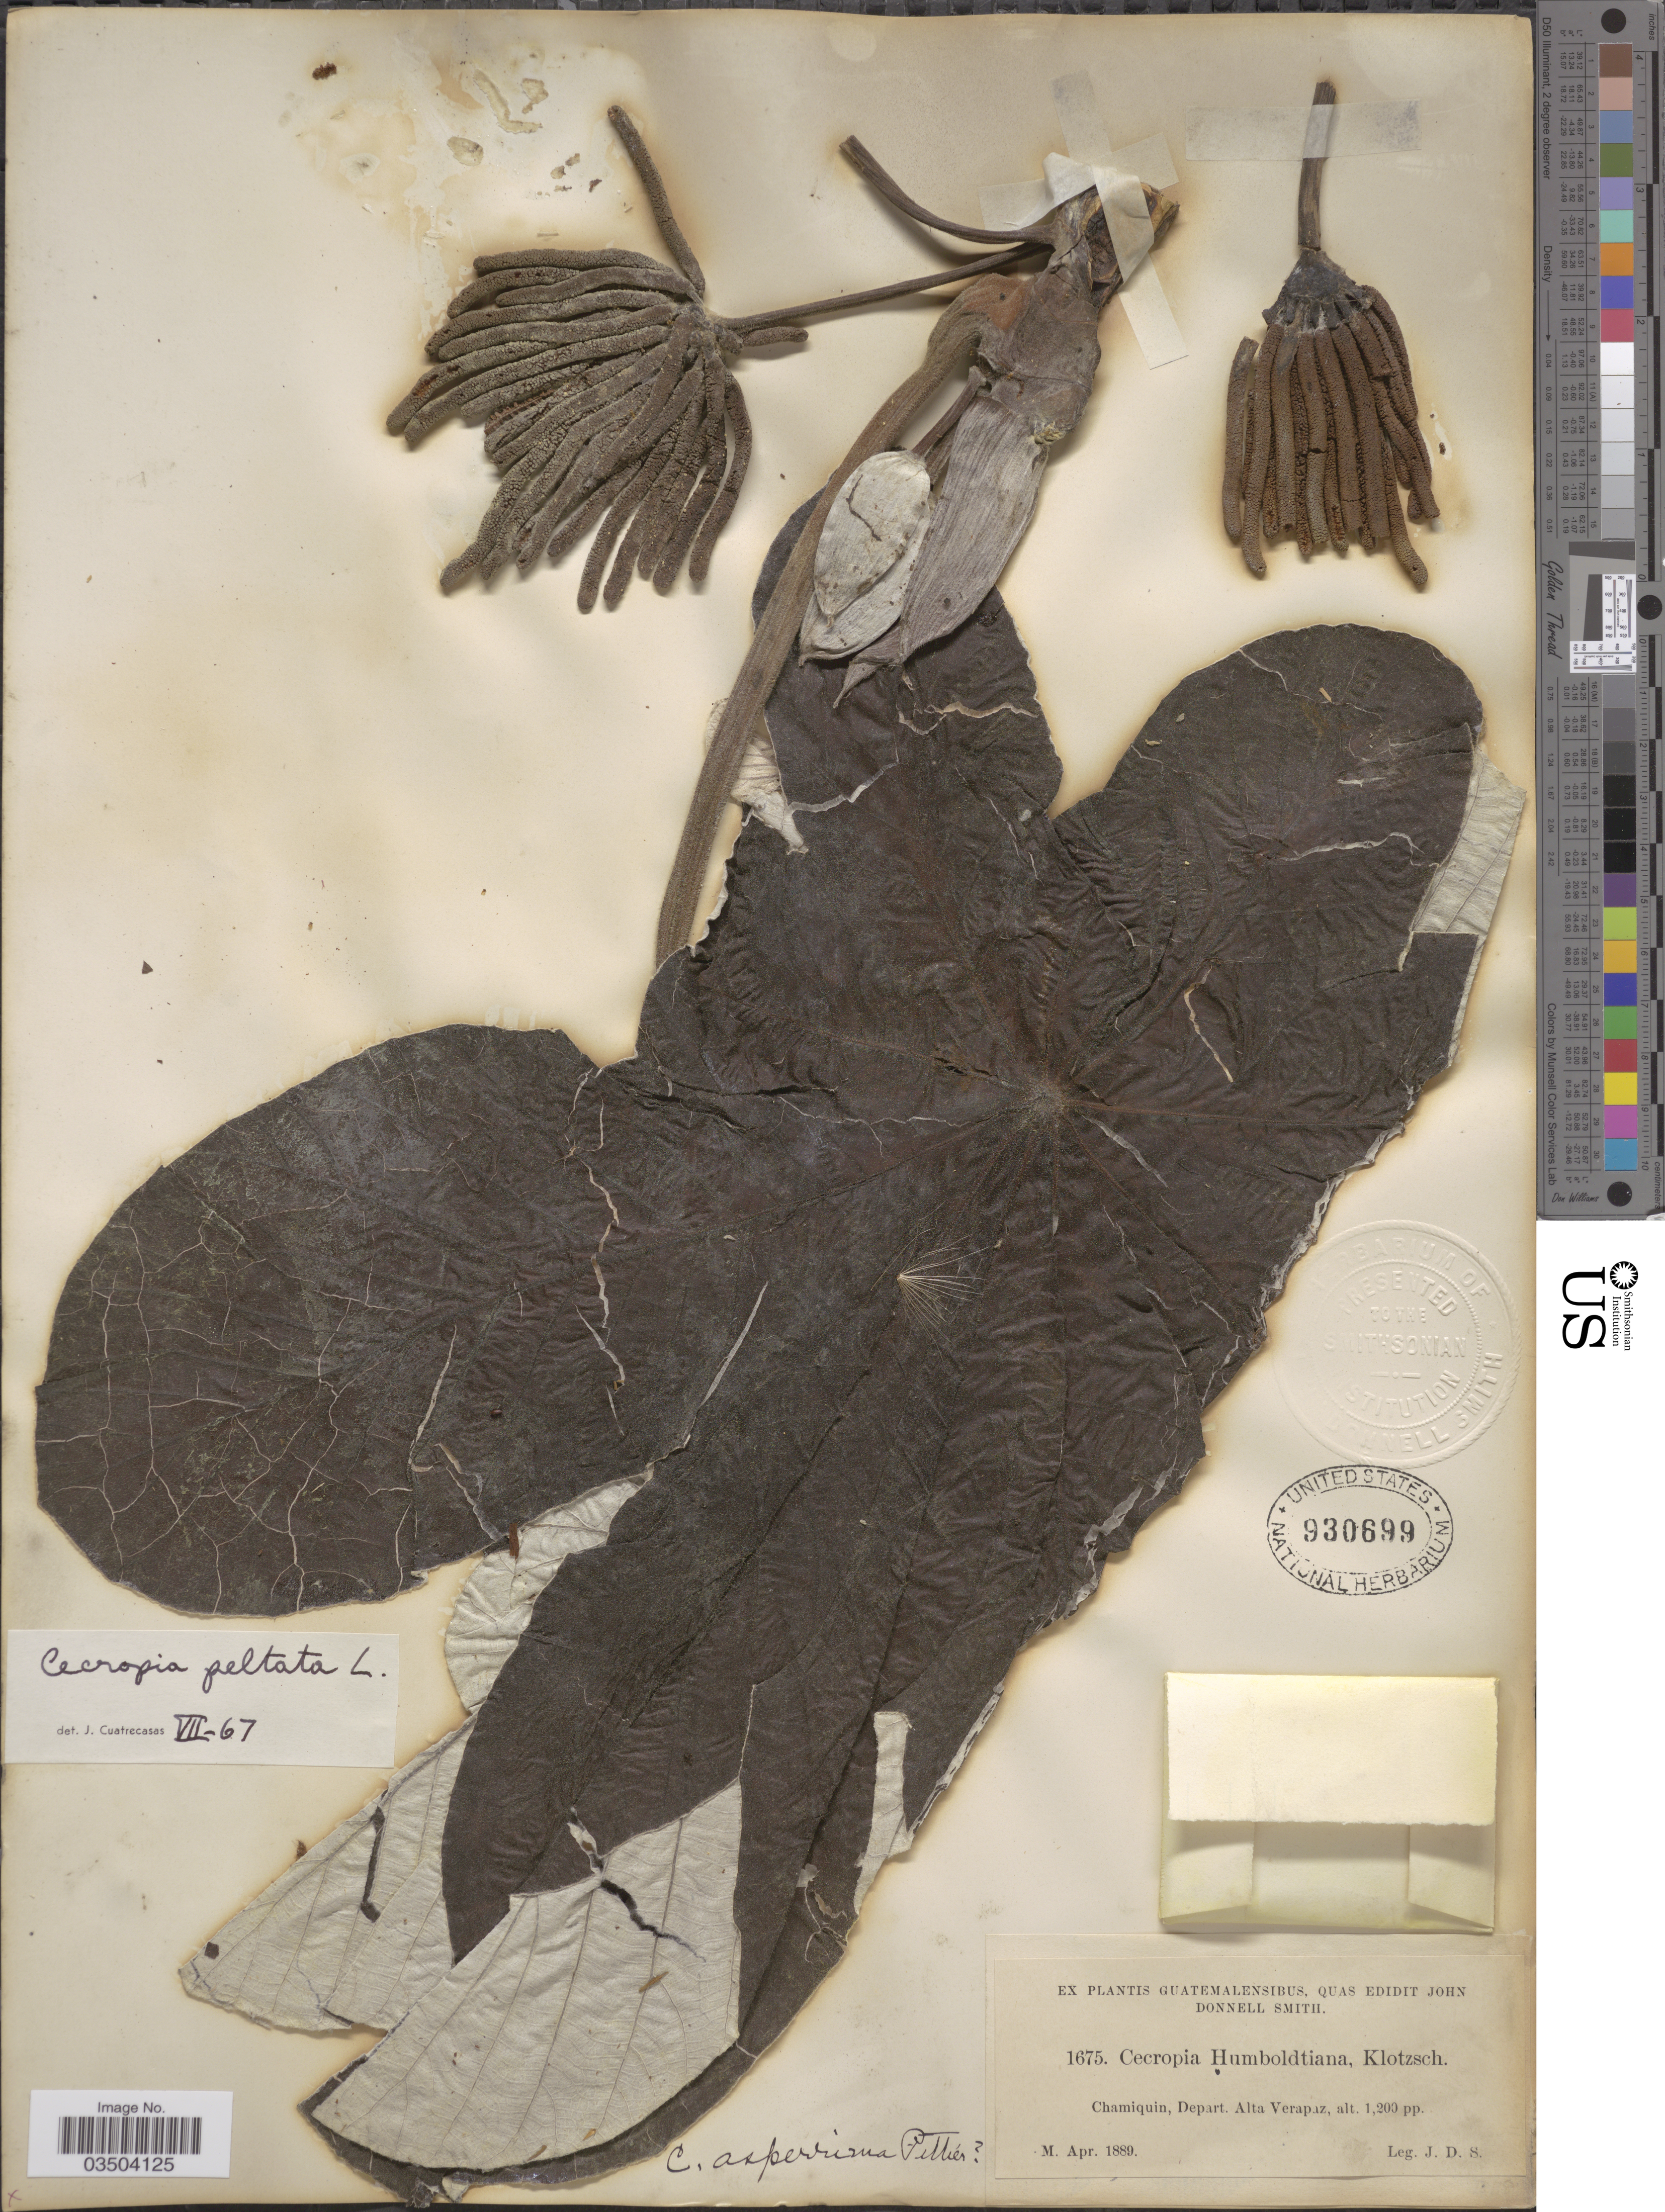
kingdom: Plantae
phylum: Tracheophyta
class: Magnoliopsida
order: Rosales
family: Urticaceae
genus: Cecropia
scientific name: Cecropia peltata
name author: L.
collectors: J. Donnell Smith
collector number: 1675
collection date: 1889-04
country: Guatemala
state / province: Alta Verapaz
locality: Chamiquin, Depart. Alta Verapaz.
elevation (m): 366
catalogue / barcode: US 930699